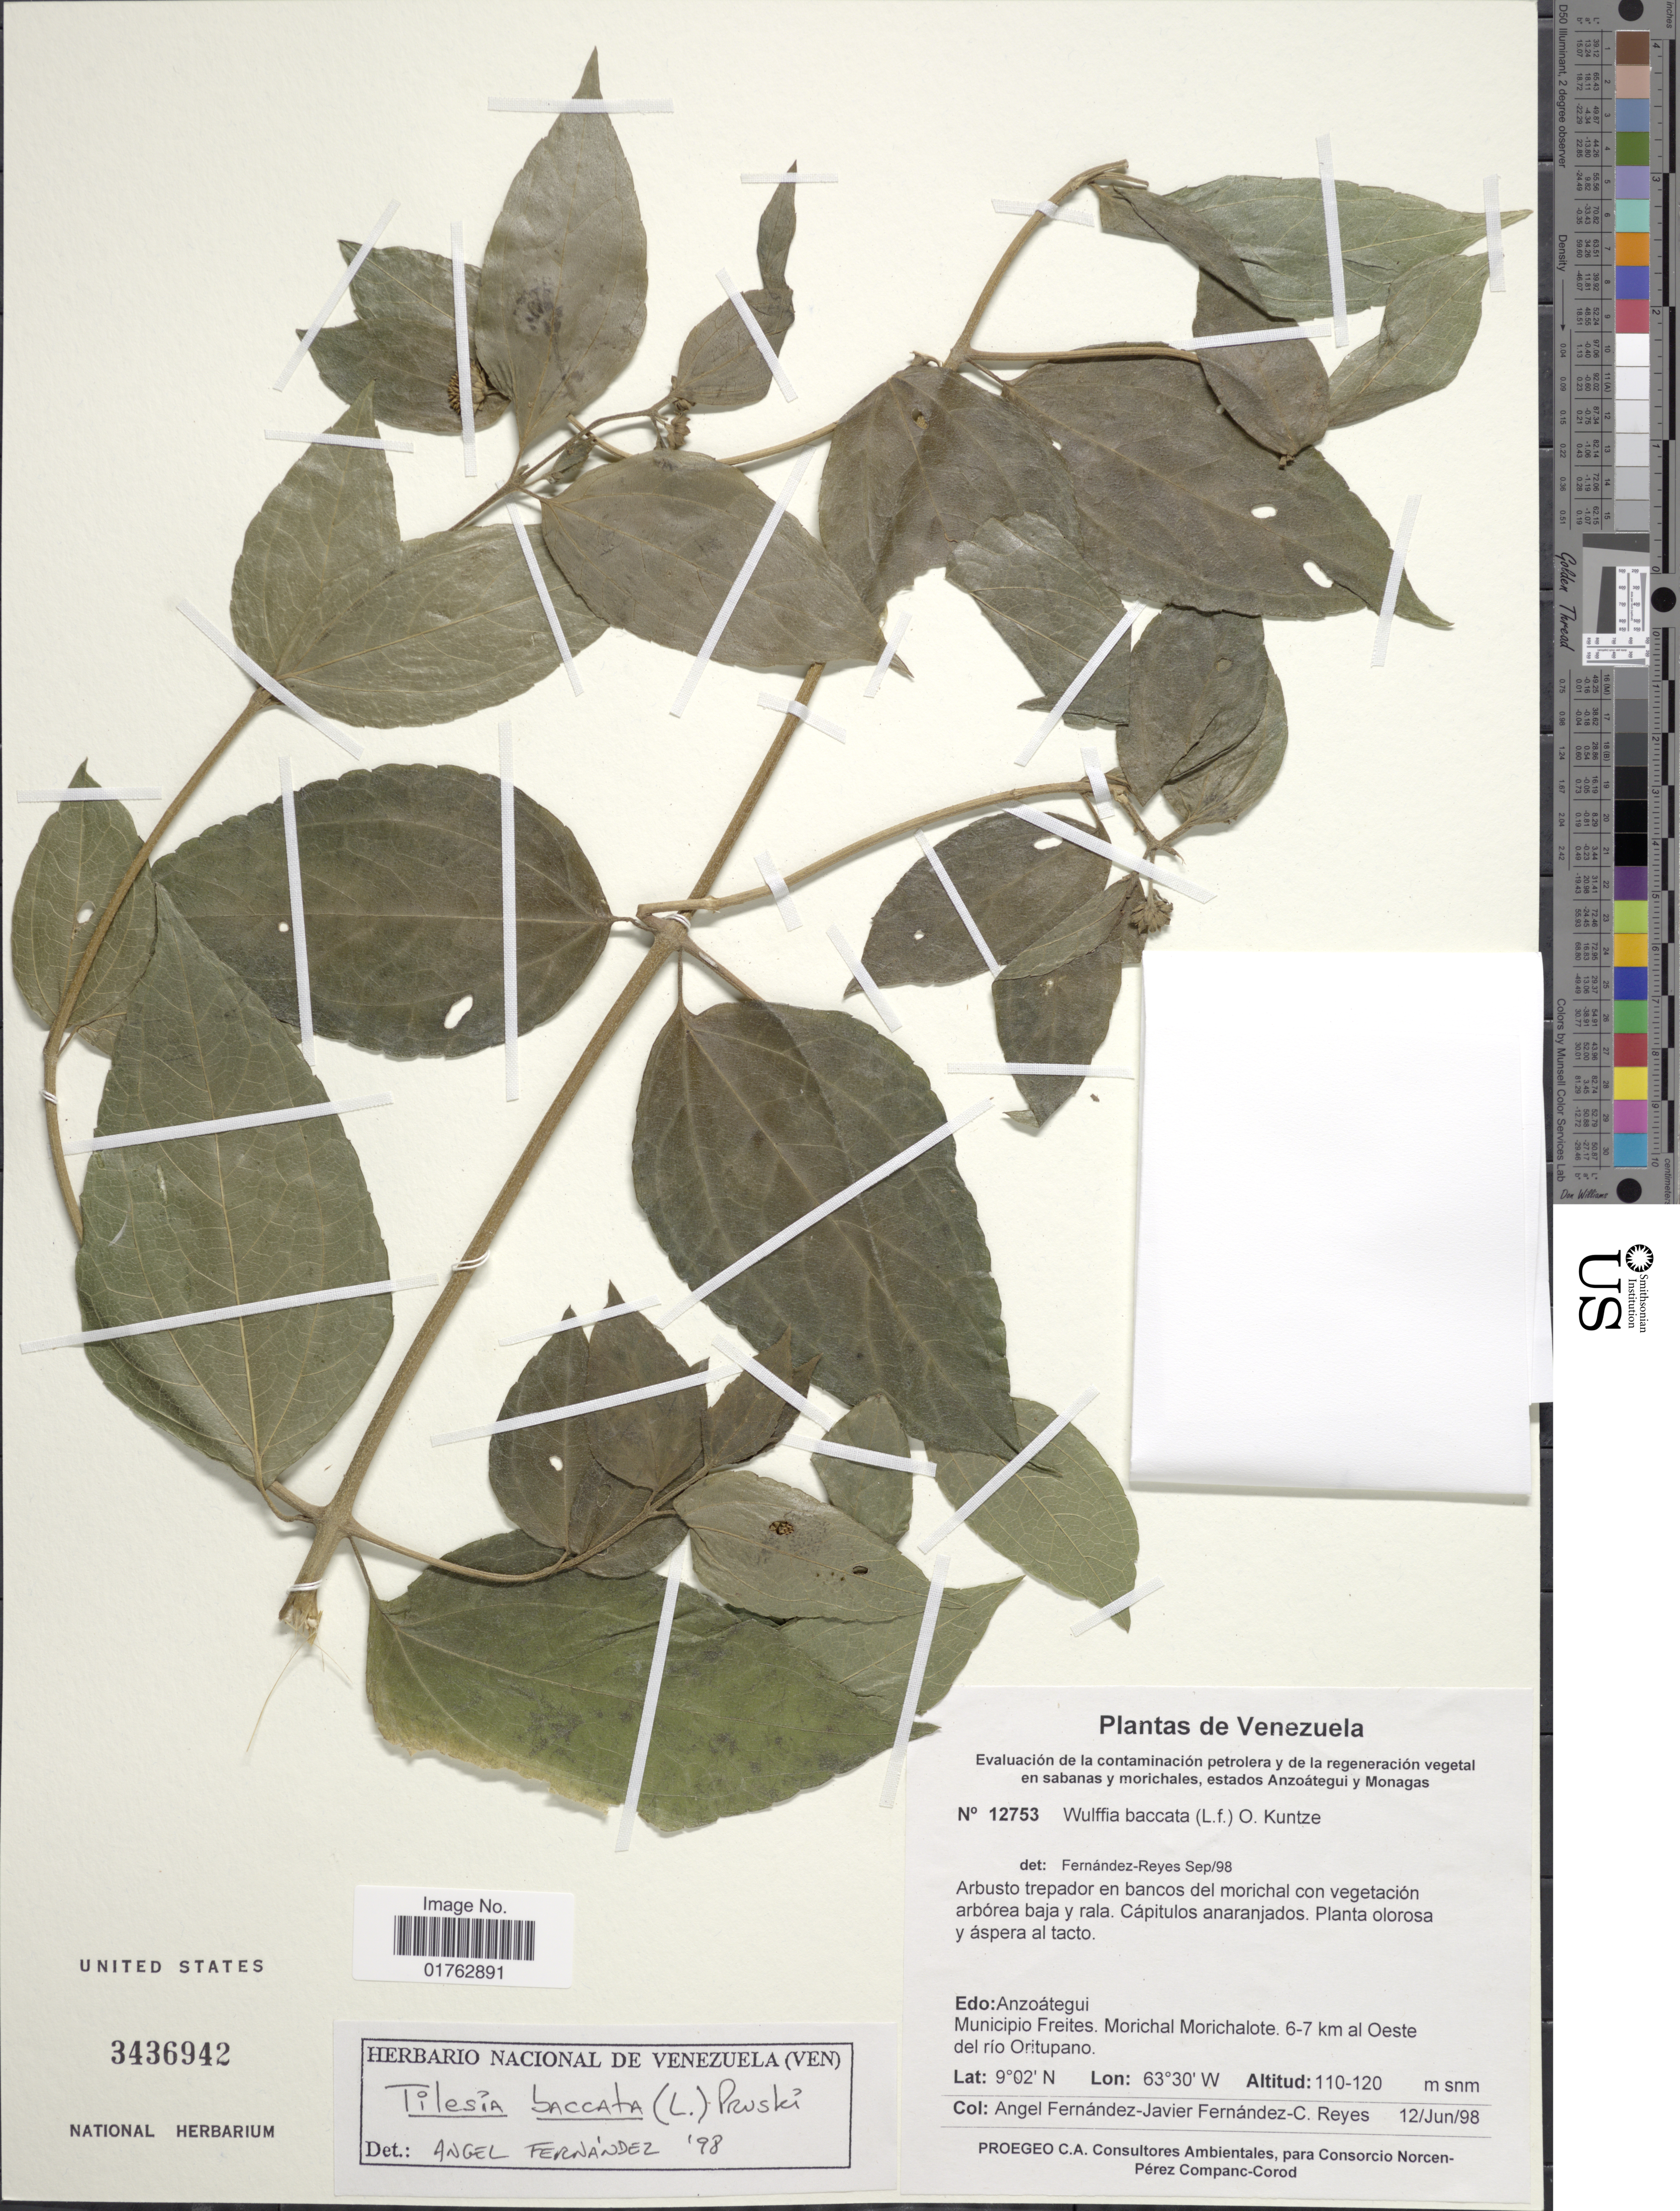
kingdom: Plantae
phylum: Tracheophyta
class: Magnoliopsida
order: Asterales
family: Asteraceae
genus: Wulffia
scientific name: Wulffia baccata var. baccata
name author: (L.) Kuntze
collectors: Á. Fernández, J. Fernández & C. Reyes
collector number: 12753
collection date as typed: Transcribed d/m/y: 12/6/98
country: Venezuela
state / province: Anzoategui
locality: Municipio Freites, Morichal Morichalote 6-7 km al Oeste del rio Oritupano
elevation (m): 110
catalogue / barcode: US 3436942